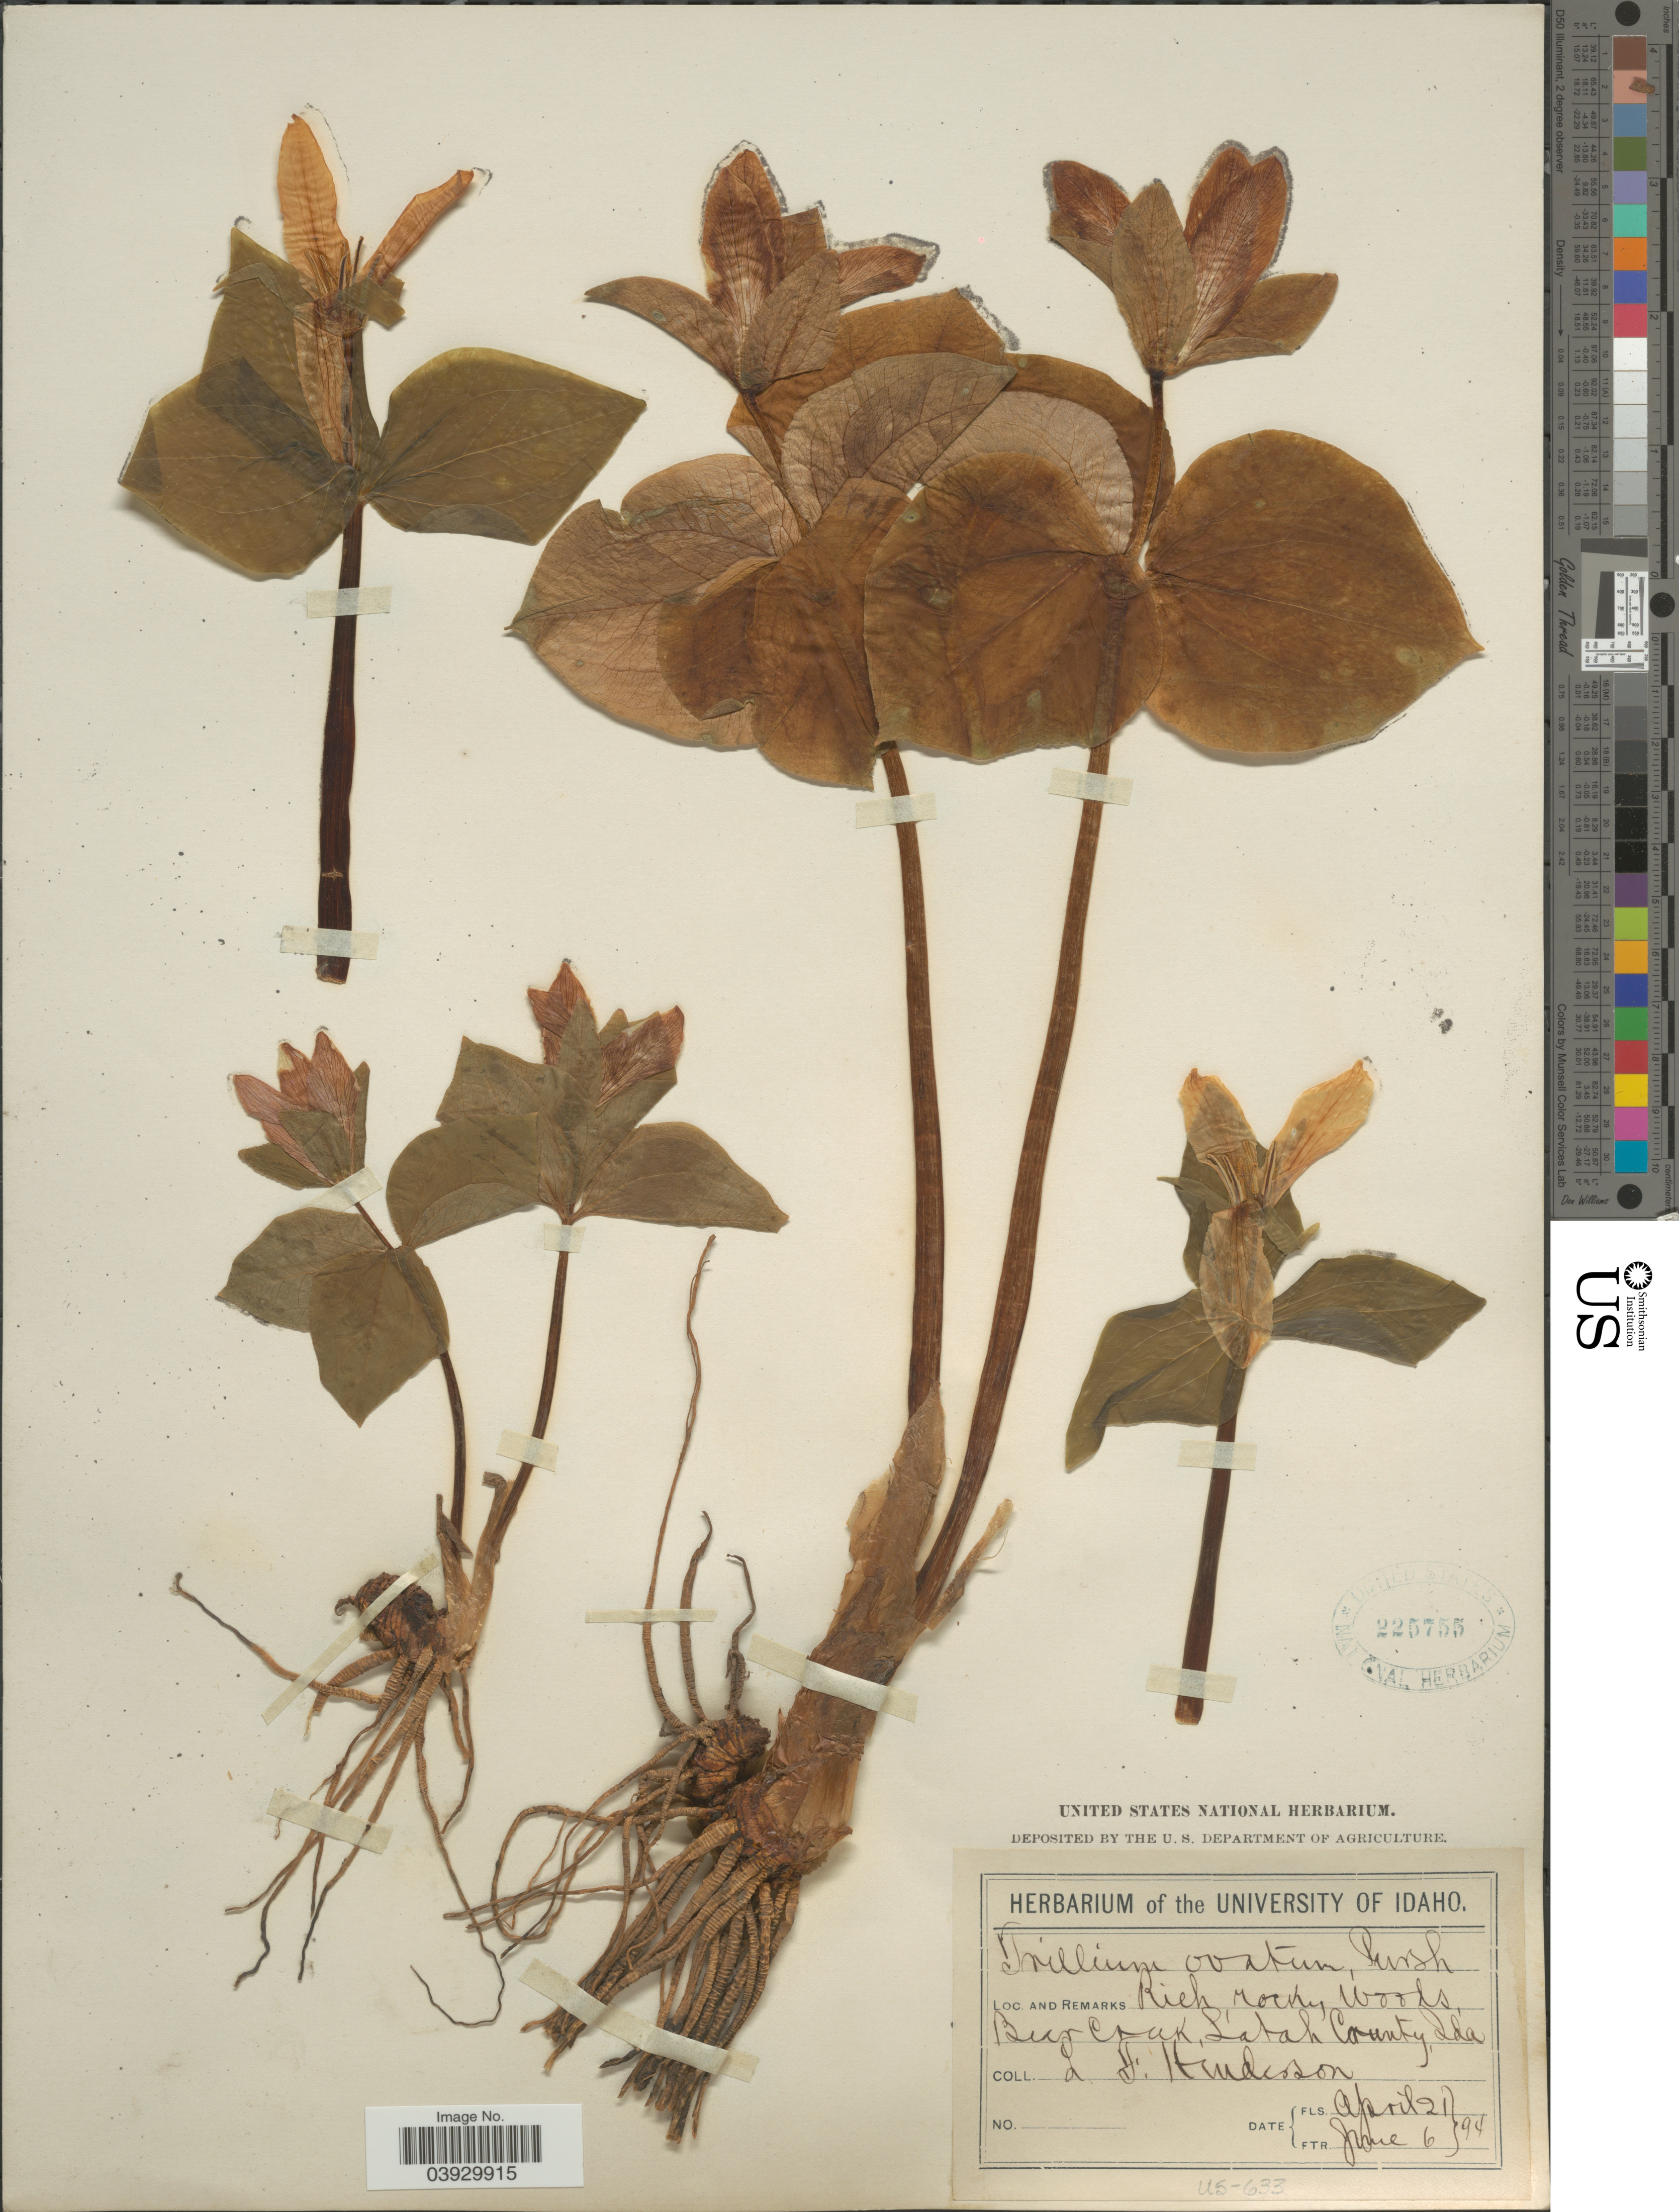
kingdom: Plantae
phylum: Tracheophyta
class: Liliopsida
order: Liliales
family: Melanthiaceae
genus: Trillium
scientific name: Trillium ovatum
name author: Pursh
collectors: L. Henderson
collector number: US-633?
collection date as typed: Transcribed d/m/y: 21/4/94 to 6/6/94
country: United States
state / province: Idaho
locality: Bear Creek, Latah County.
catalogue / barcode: US 225755